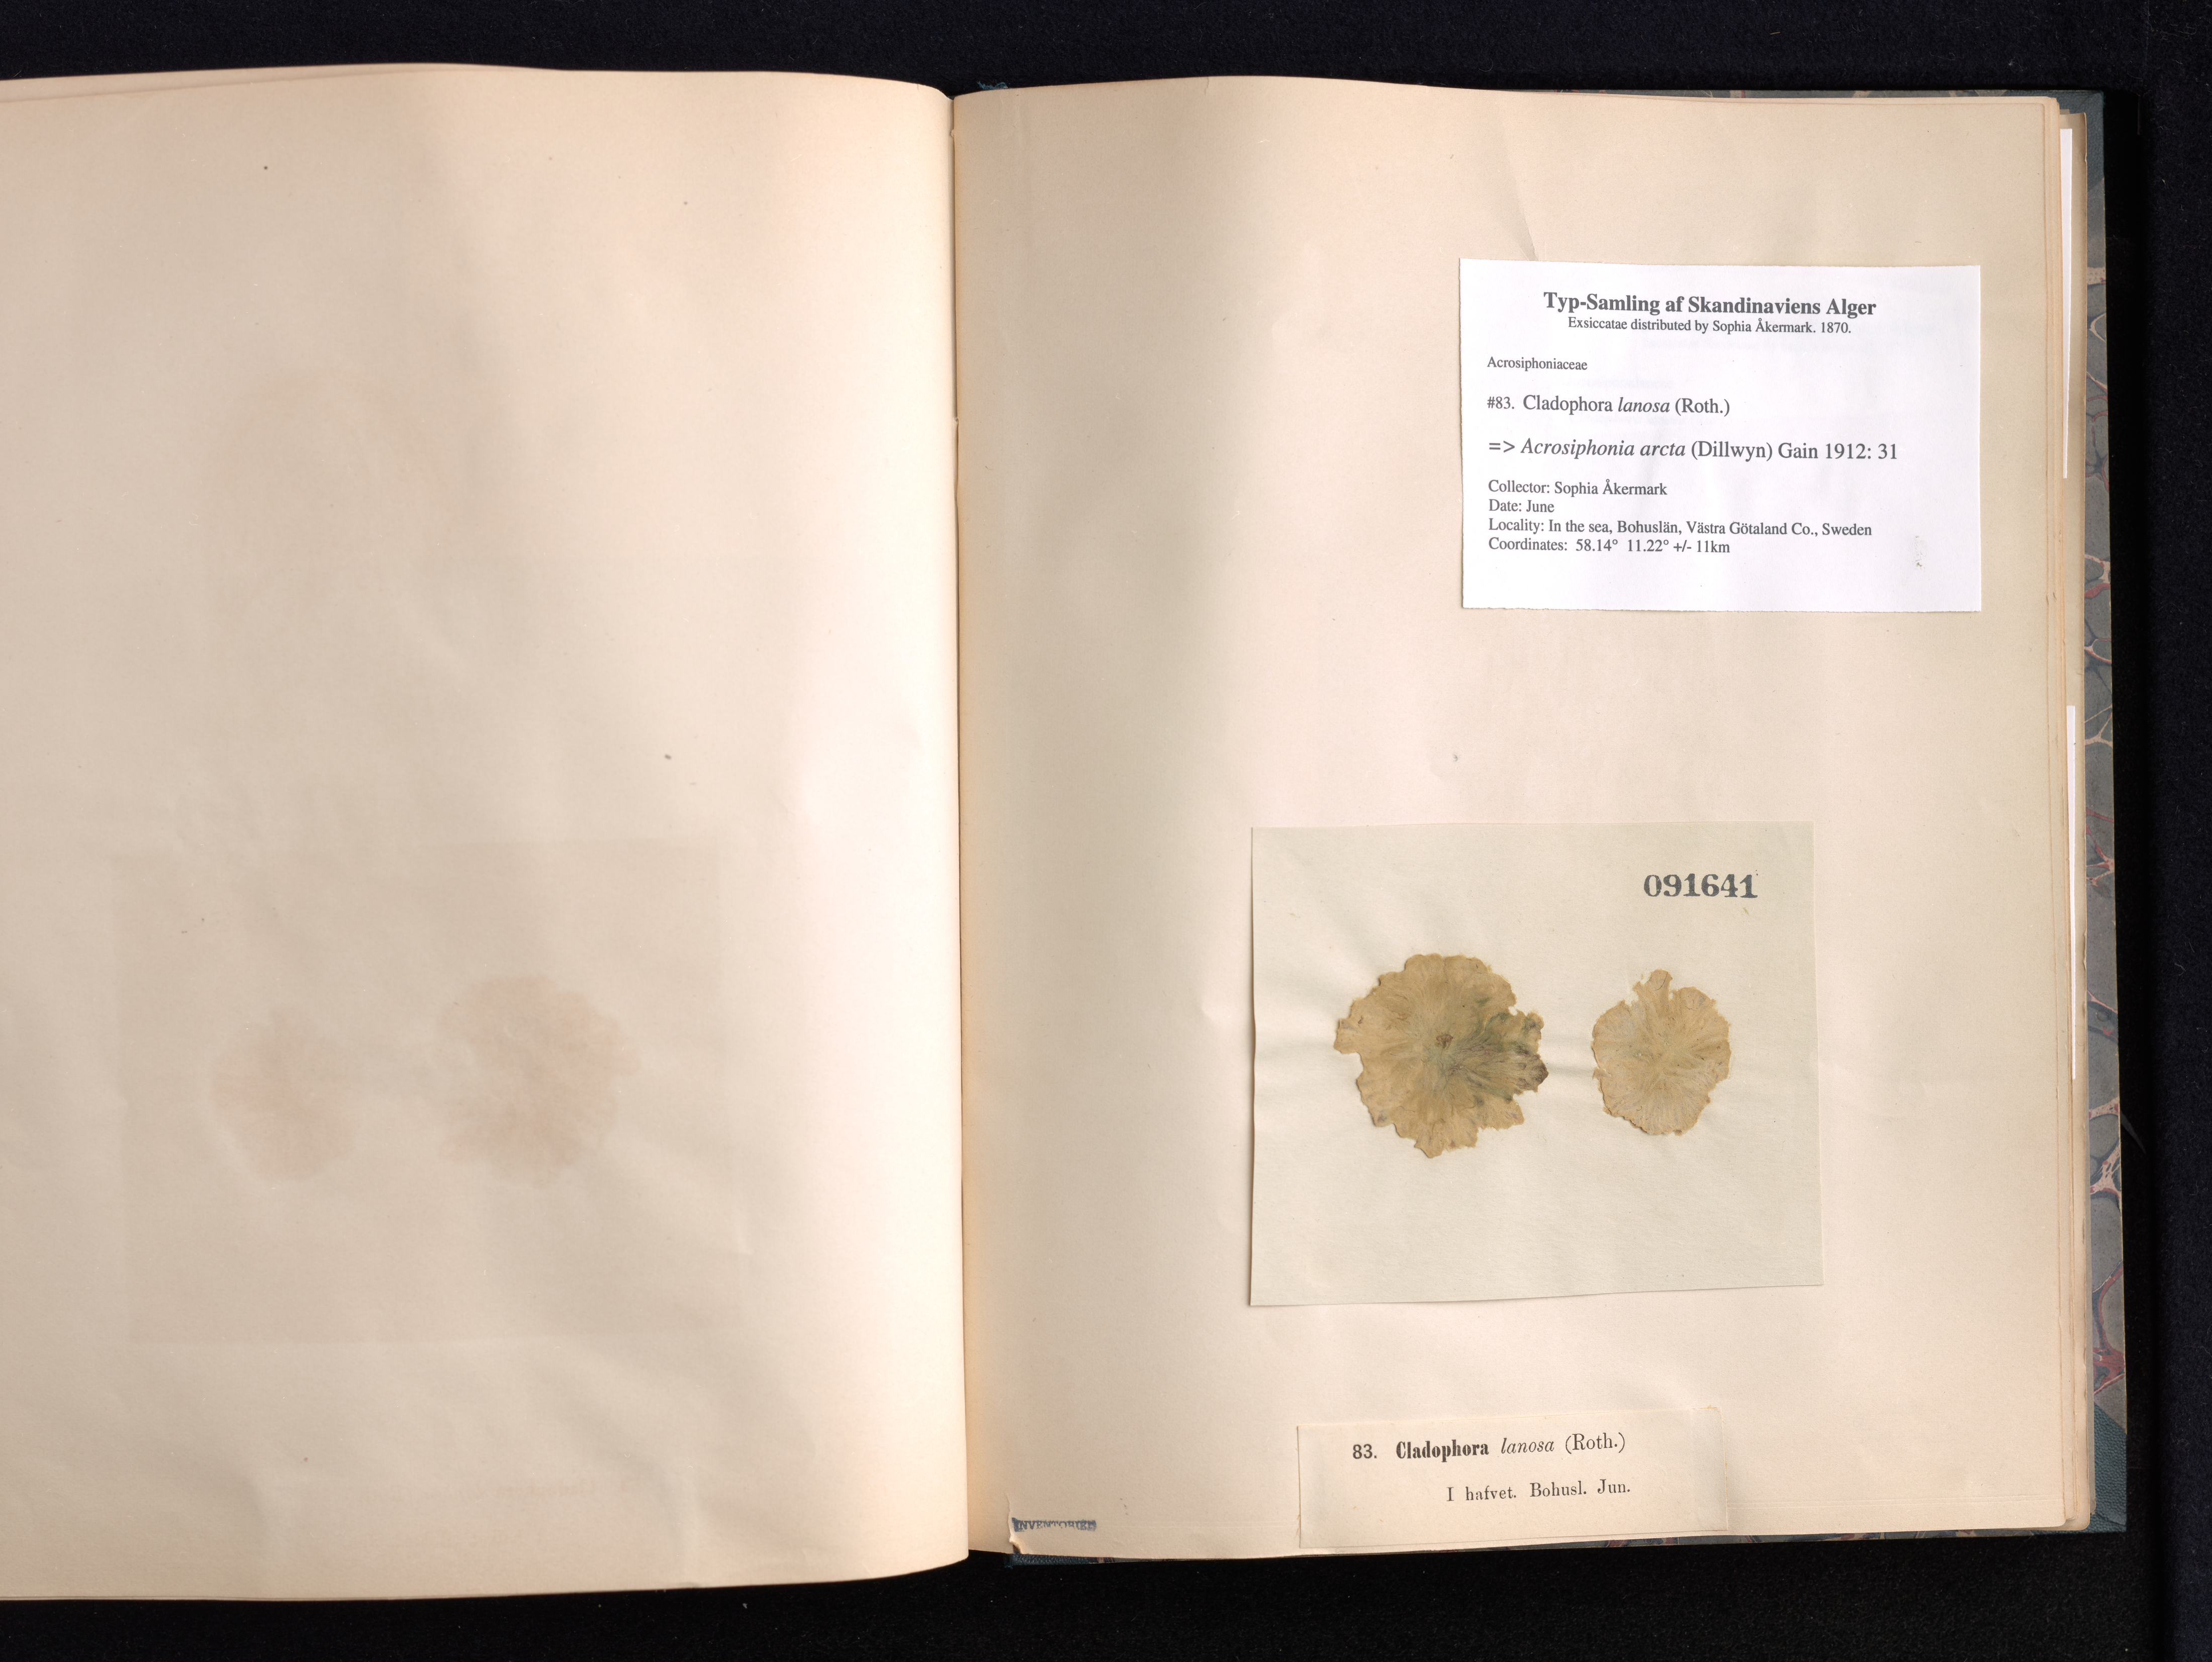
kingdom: Plantae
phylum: Chlorophyta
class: Ulvophyceae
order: Ulotrichales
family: Ulotrichaceae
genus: Acrosiphonia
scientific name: Acrosiphonia arcta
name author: (Dillwyn) Gain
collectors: S. Akermark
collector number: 83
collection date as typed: Jun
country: Sweden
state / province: Västra Götaland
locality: Bohuslan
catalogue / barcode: US 91641